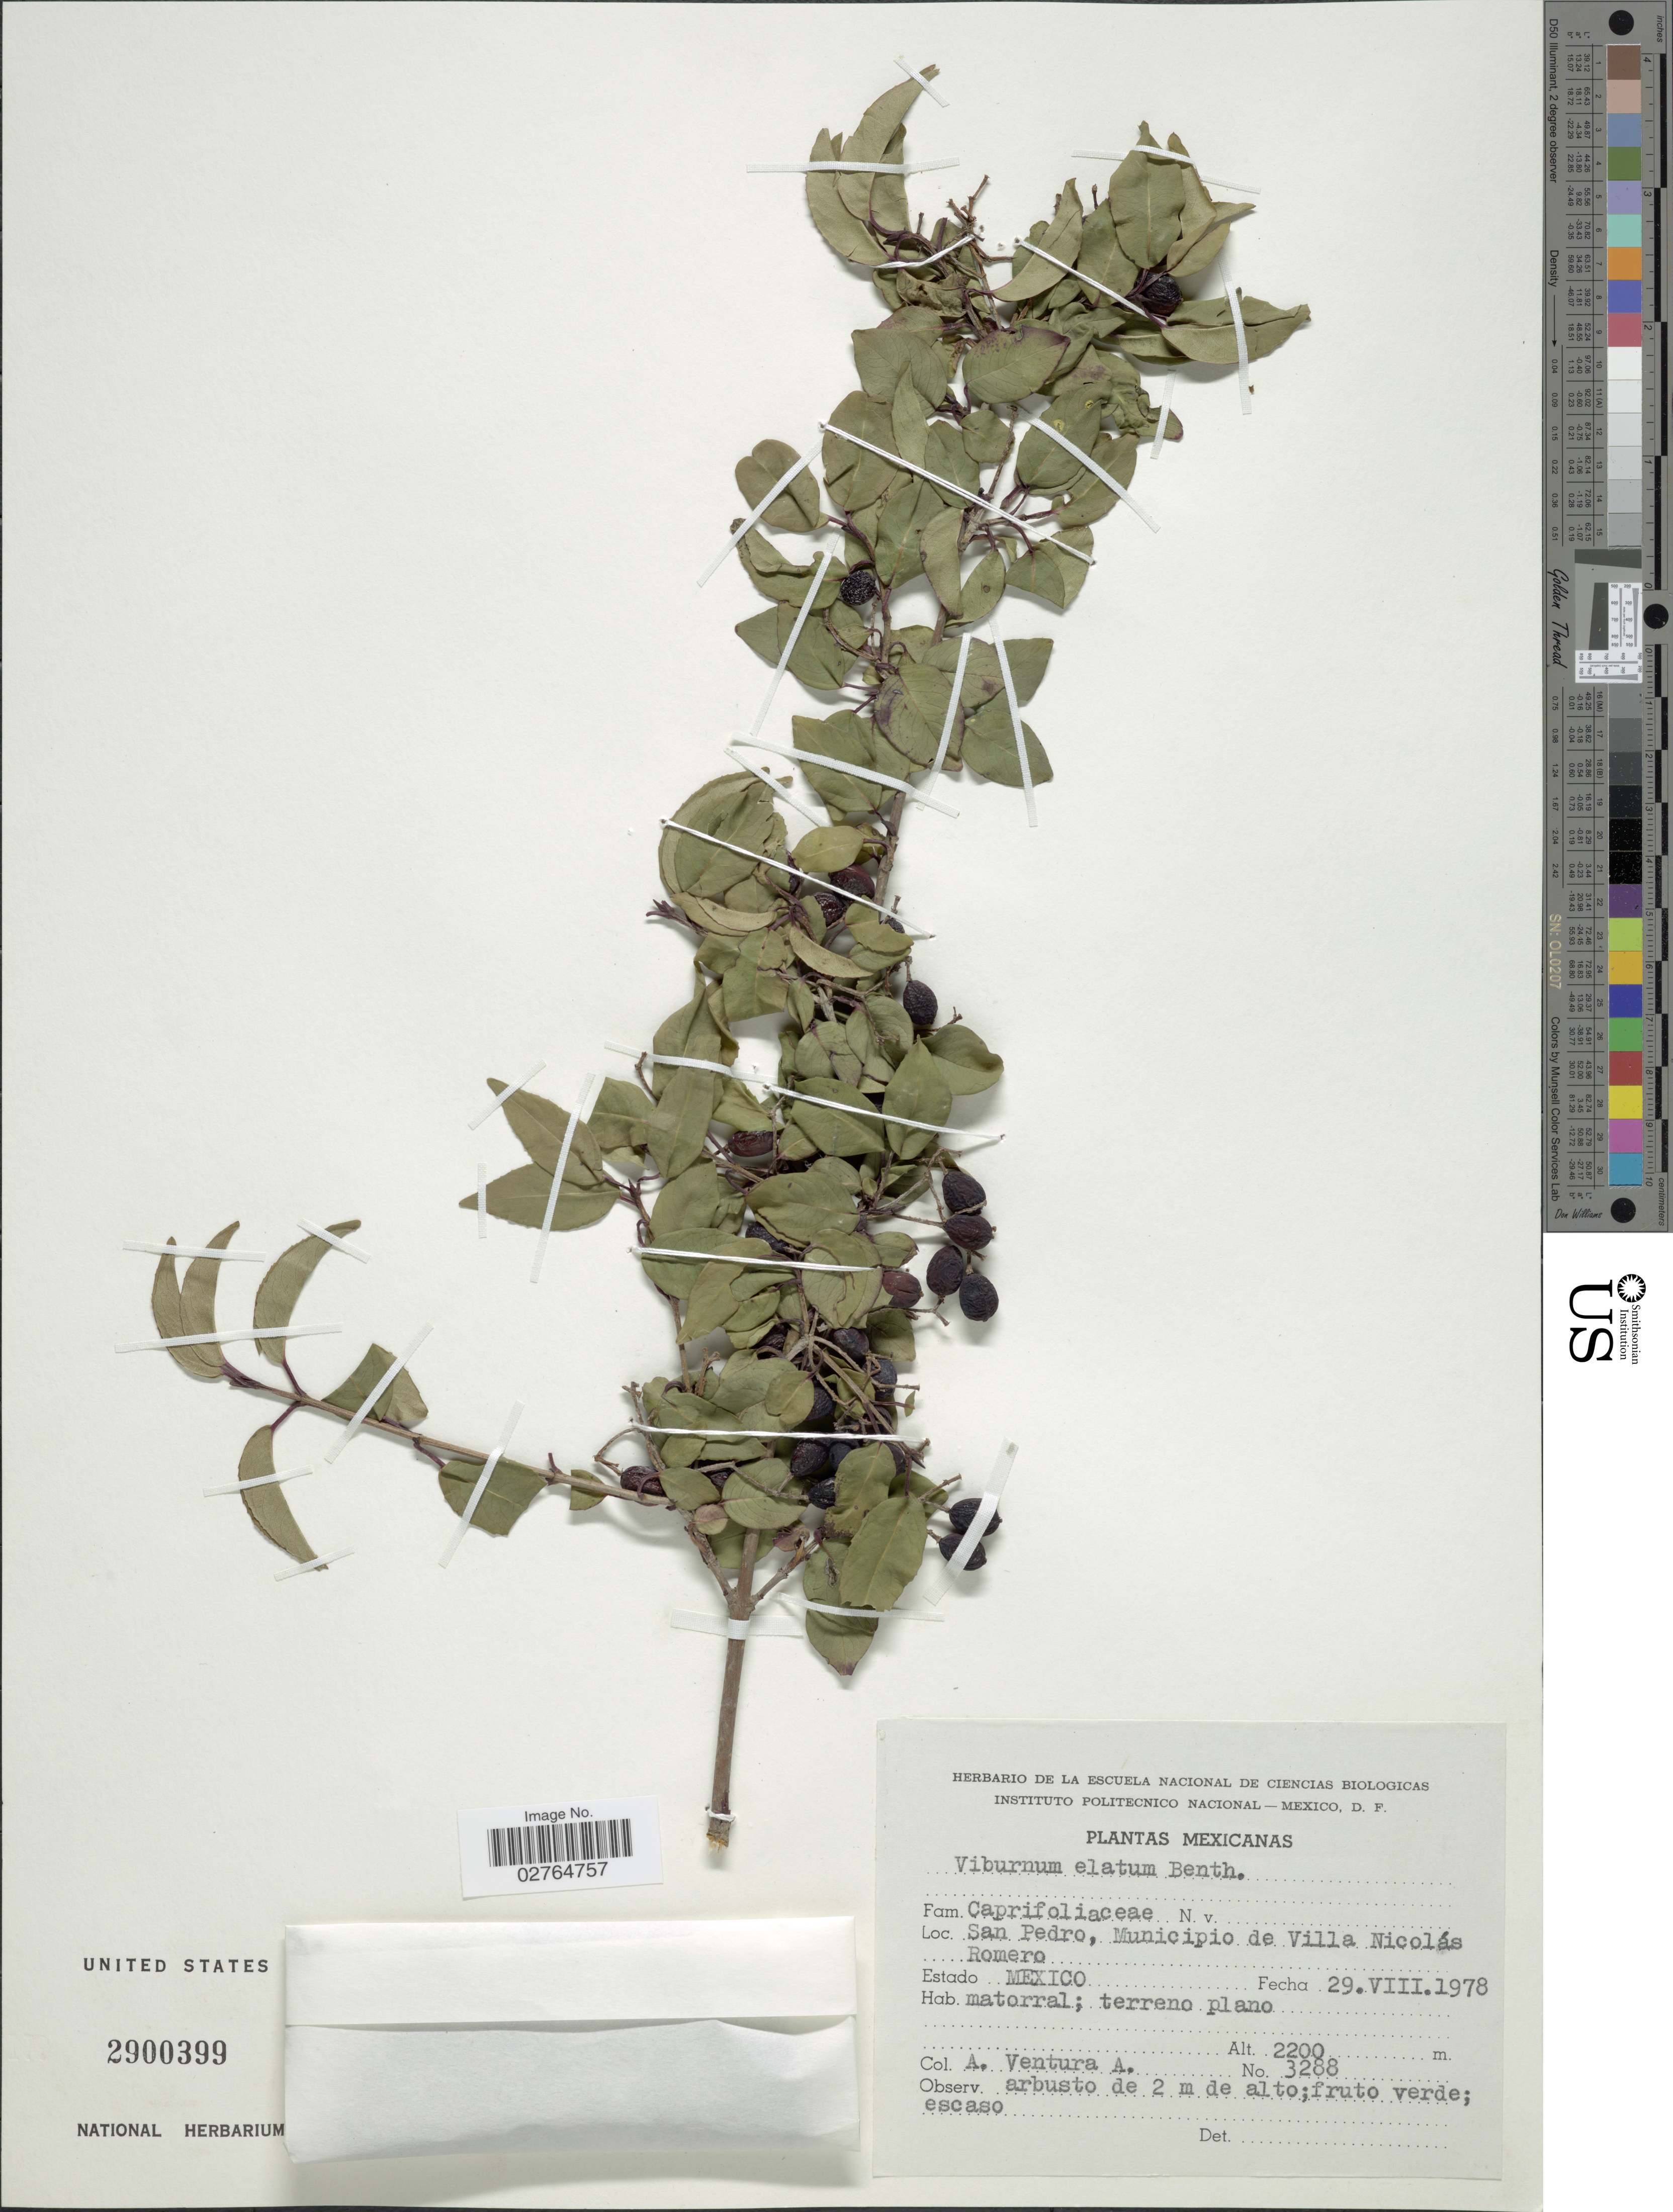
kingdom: Plantae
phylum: Tracheophyta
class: Magnoliopsida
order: Dipsacales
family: Viburnaceae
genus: Viburnum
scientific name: Viburnum elatum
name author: Benth.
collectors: A. Ventura A.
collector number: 3288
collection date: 1978-08-29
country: Mexico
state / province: México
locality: San Pedro. Municipio de Villa Nicolás Romero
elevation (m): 2200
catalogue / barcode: US 2900399